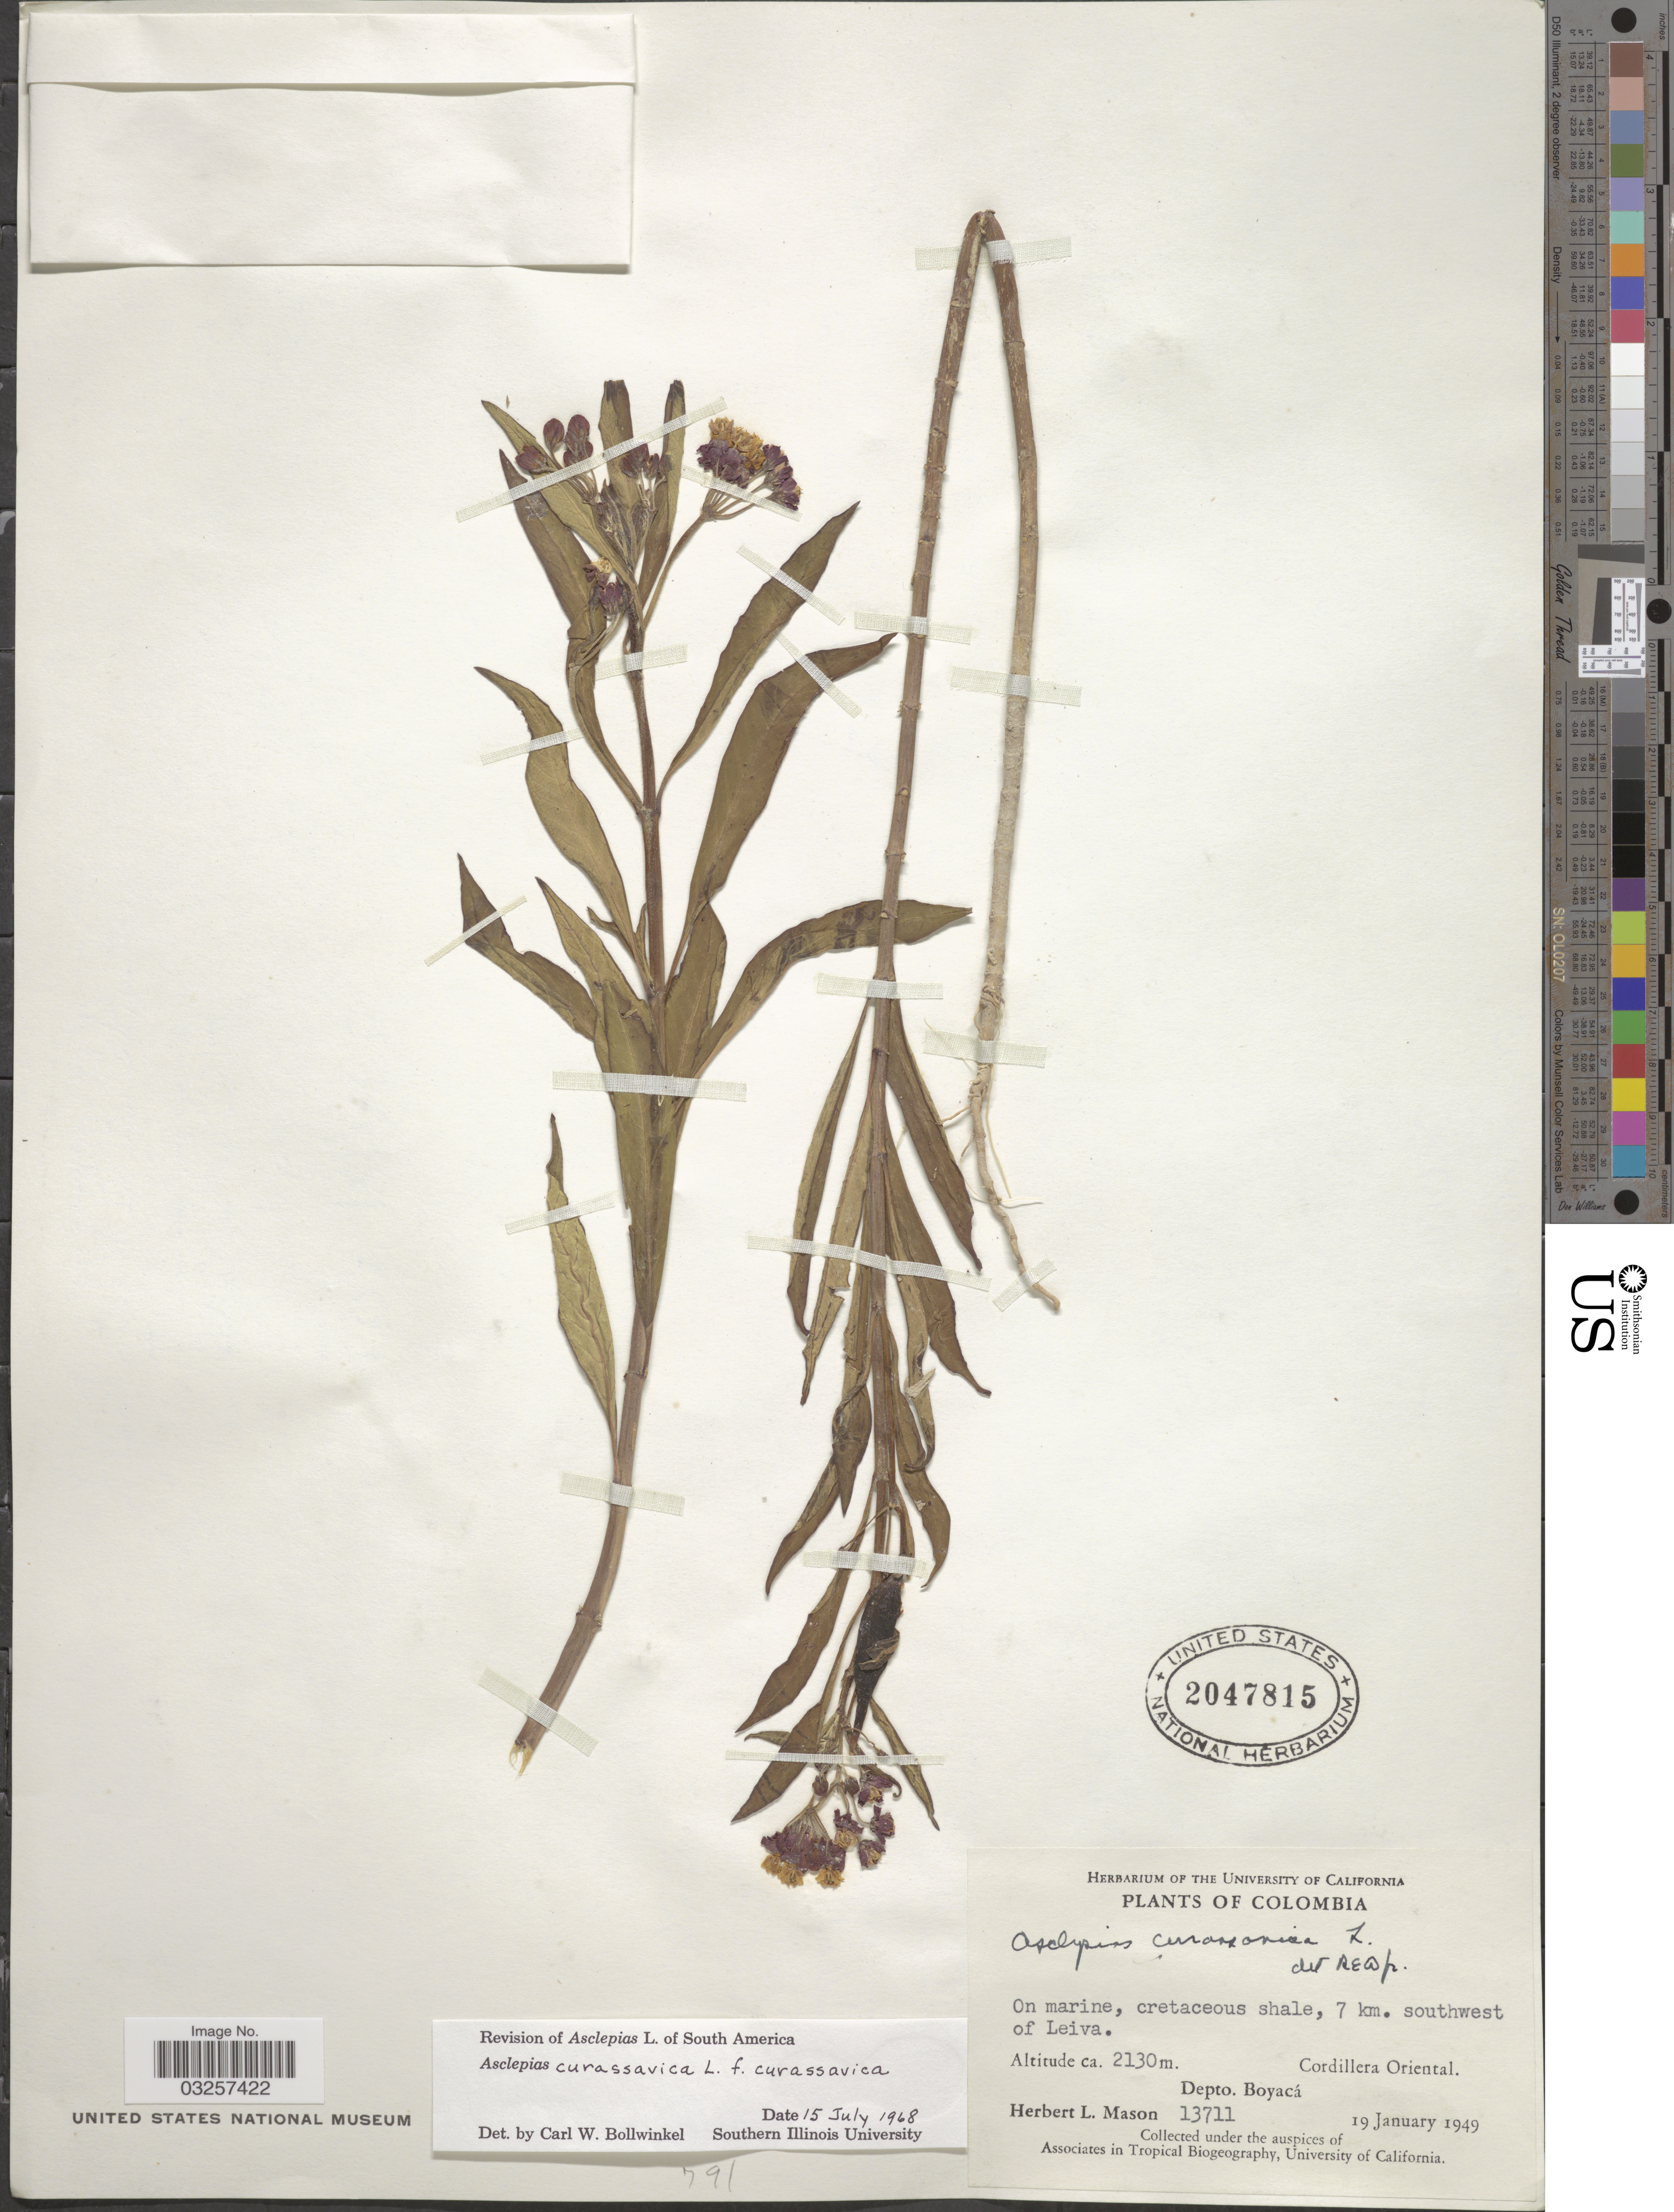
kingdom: Plantae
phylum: Tracheophyta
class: Magnoliopsida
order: Gentianales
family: Apocynaceae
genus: Asclepias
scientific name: Asclepias curassavica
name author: L.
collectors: H. L. Mason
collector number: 13711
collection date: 1949-01-19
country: Colombia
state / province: Boyacá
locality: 7 km. southwest of Leiva. Cordillera Oriental. Depto. Boyacá.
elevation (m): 2130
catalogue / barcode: US 2047815